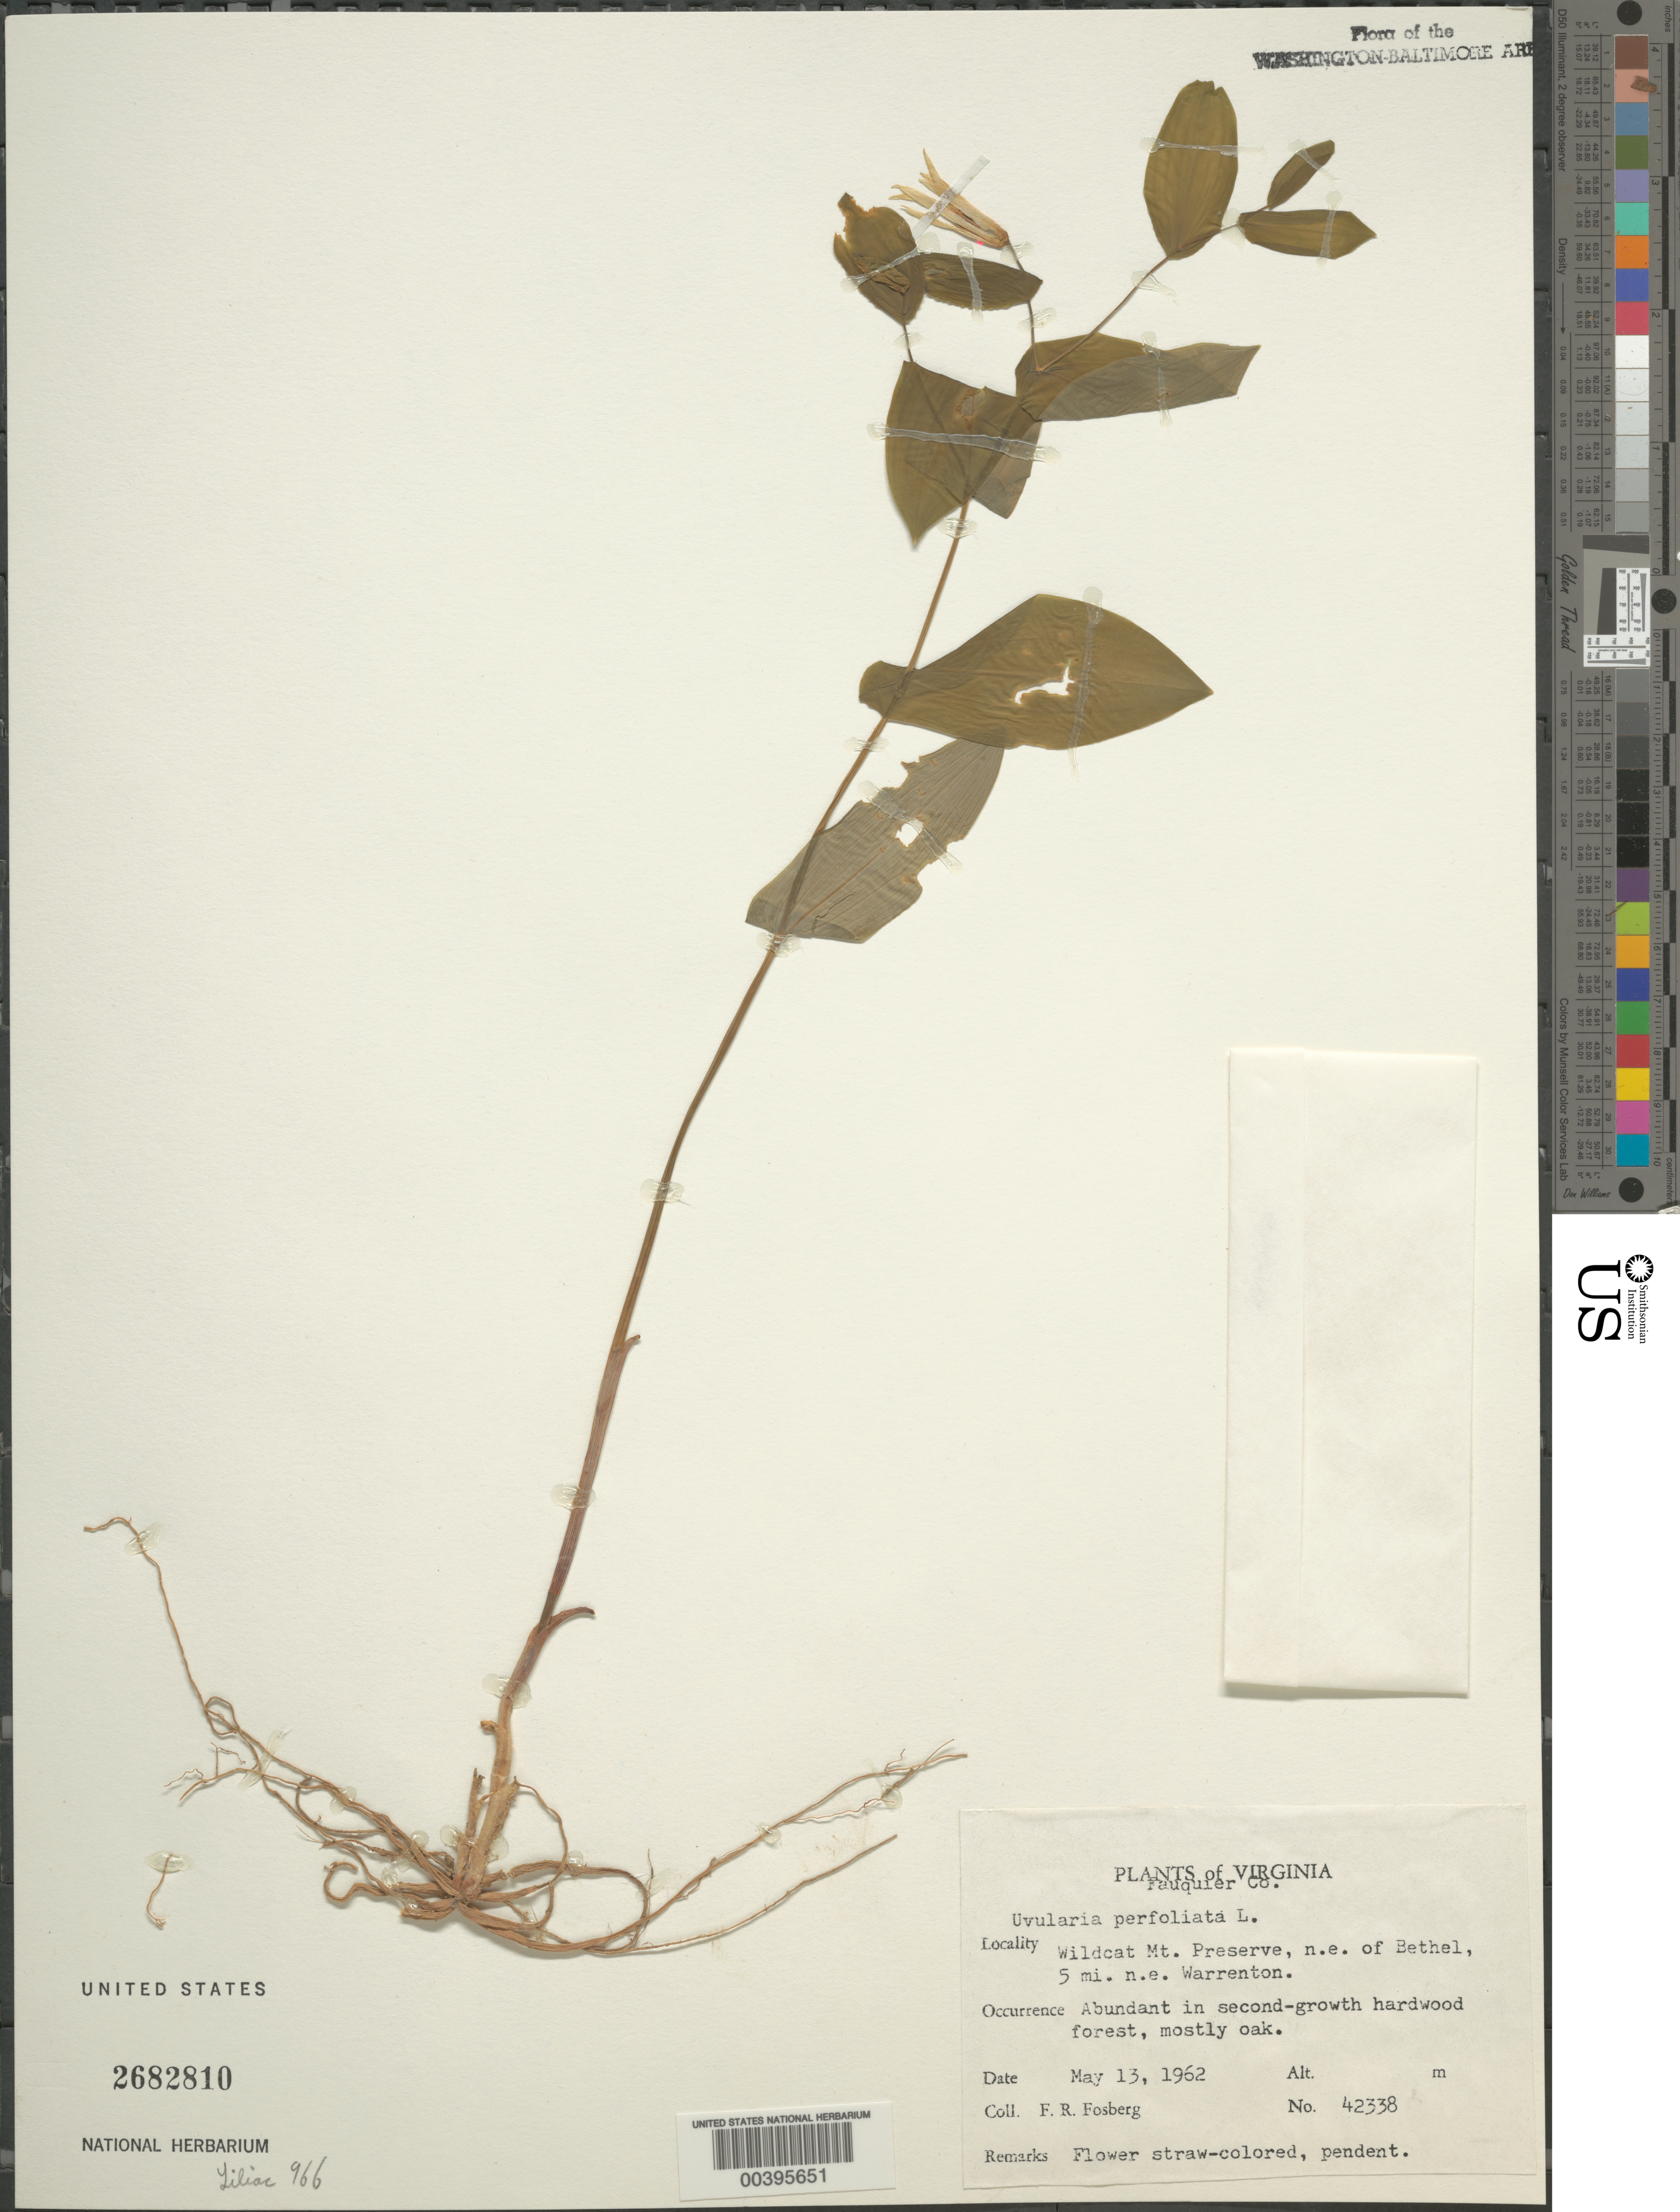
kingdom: Plantae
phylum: Tracheophyta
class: Liliopsida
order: Liliales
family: Colchicaceae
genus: Uvularia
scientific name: Uvularia perfoliata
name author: L.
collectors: F. R. Fosberg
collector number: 42338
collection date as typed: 13 May 1962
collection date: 1962-05-13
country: United States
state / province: Virginia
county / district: Fauquier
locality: Wildcat Mountain, northwest of Bethel and Warrenton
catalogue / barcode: US 2682810